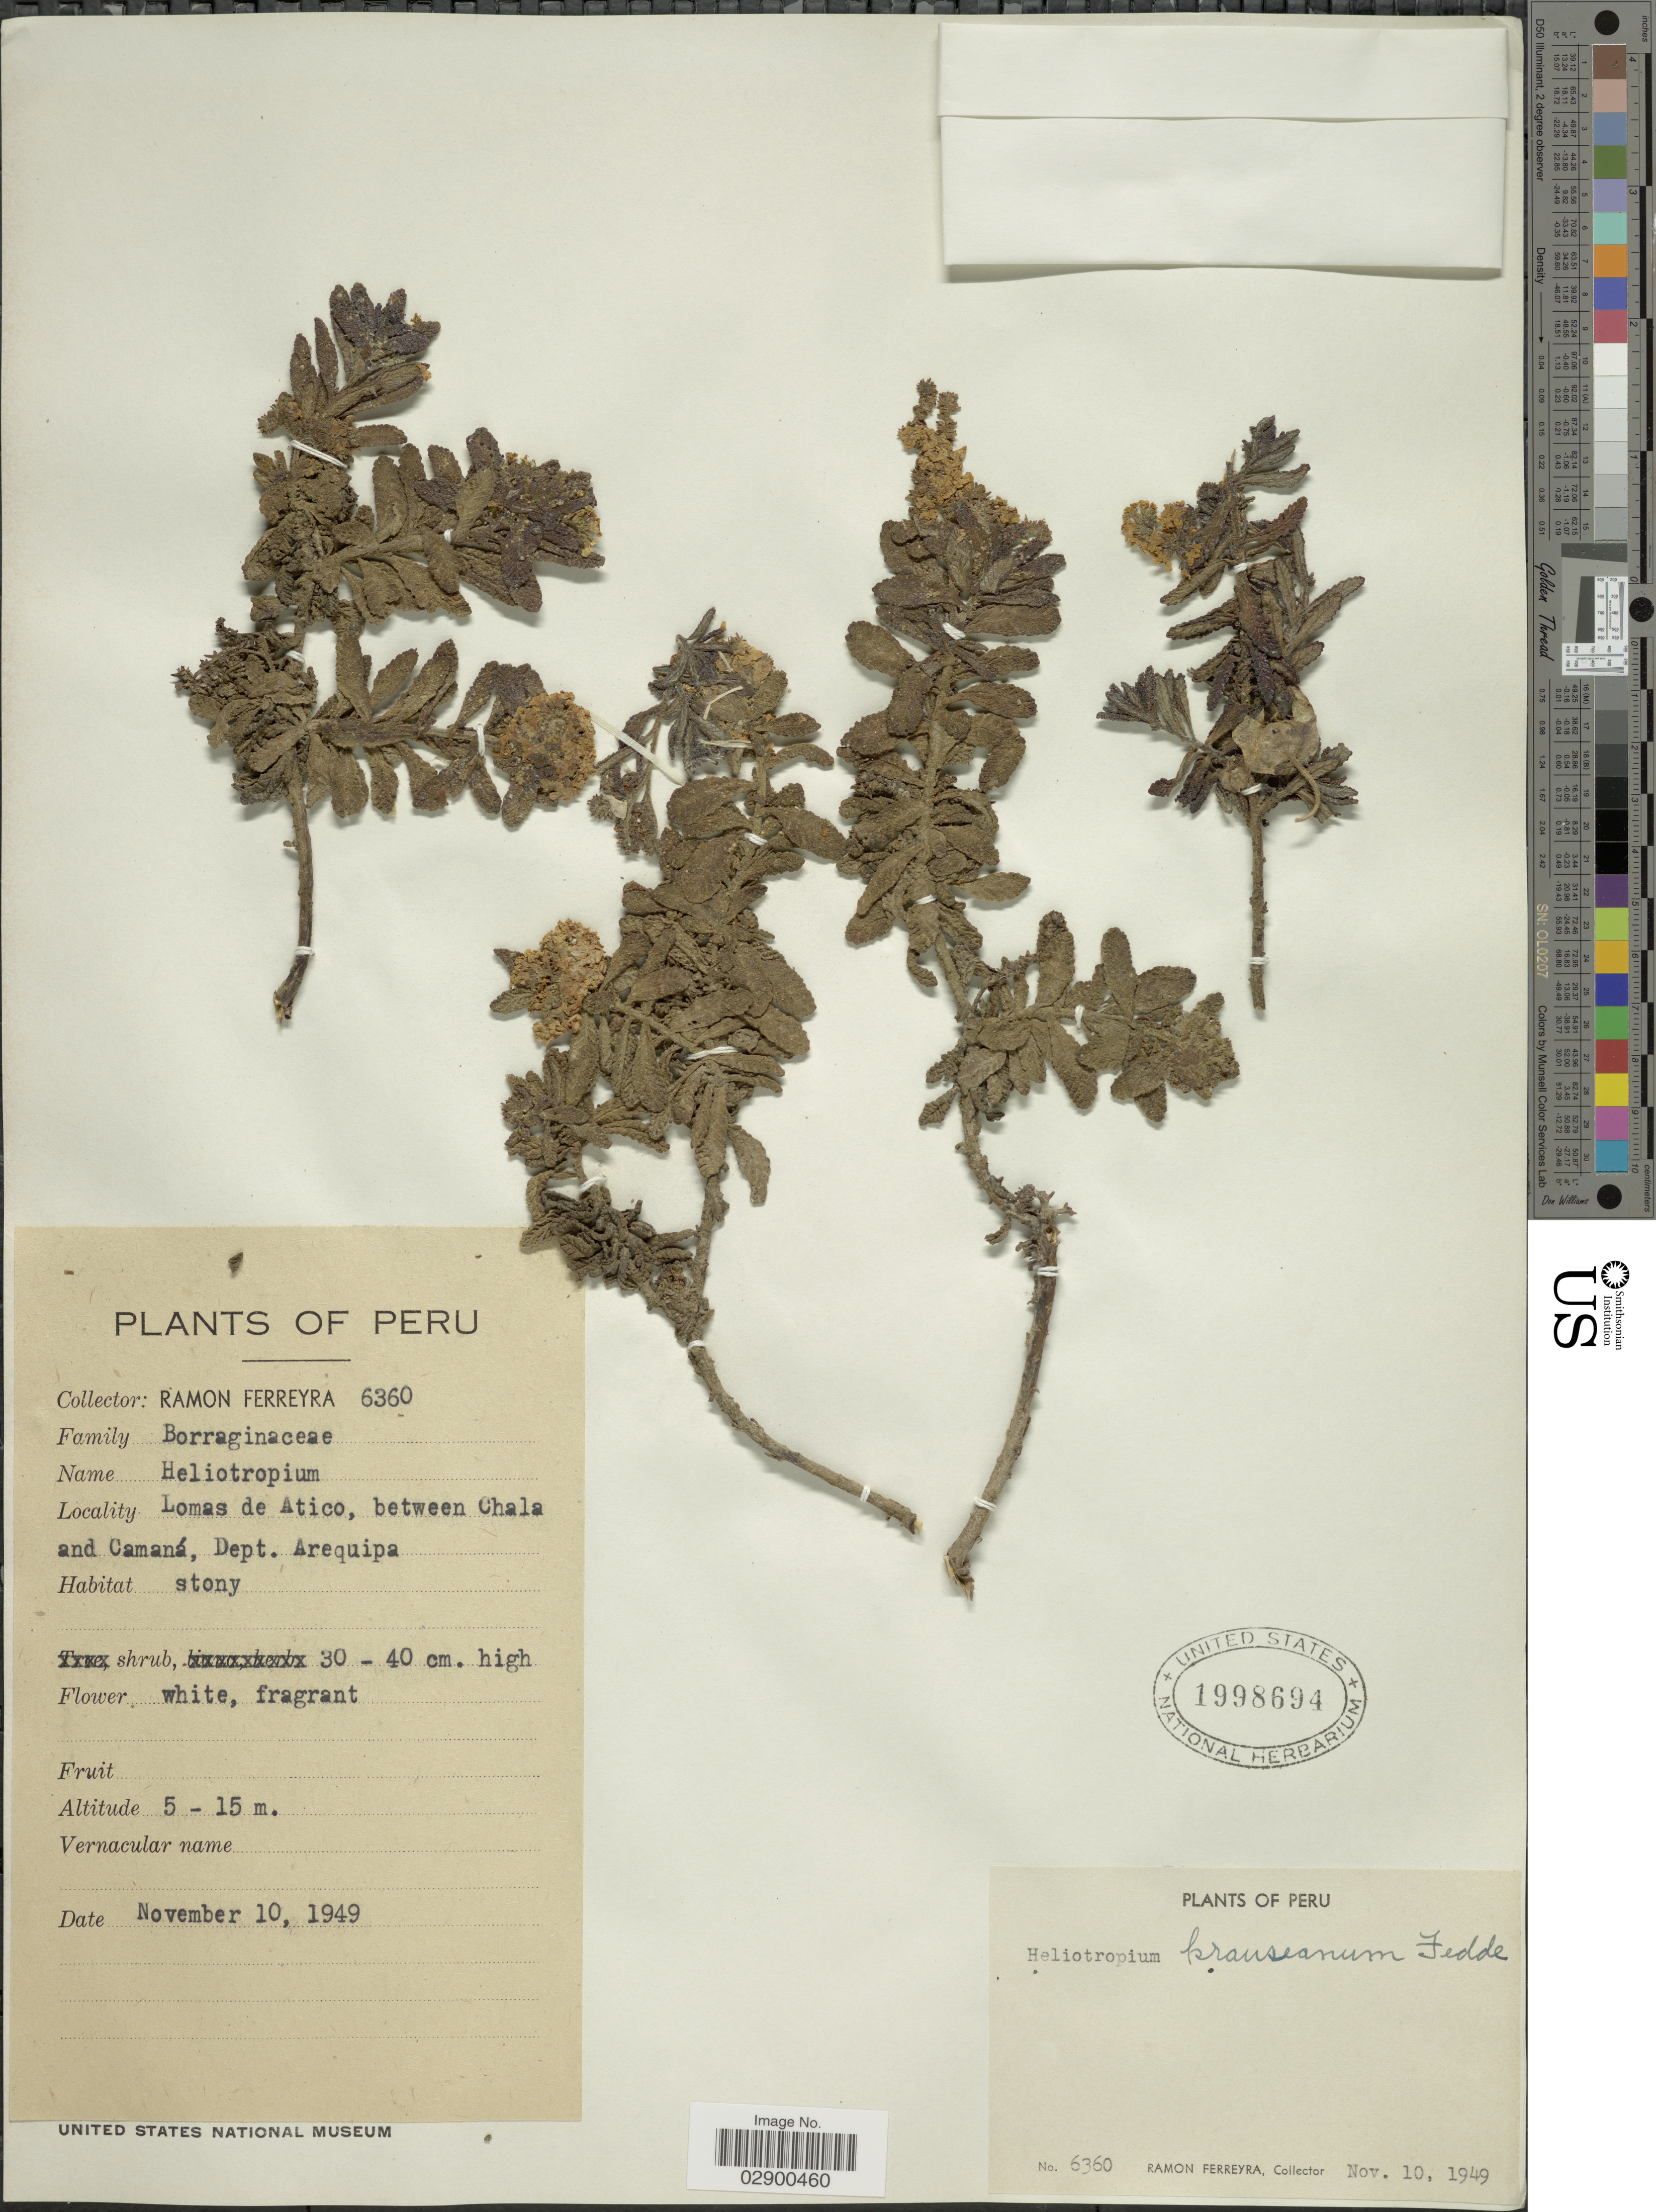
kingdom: Plantae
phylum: Tracheophyta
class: Magnoliopsida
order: Boraginales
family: Heliotropiaceae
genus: Heliotropium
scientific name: Heliotropium krauseanum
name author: Fedde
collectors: R. A. Ferreyra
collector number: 6360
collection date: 1949-11-10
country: Peru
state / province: Arequipa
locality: Lomas de Atico, between Chala and Camaná, Dept. Arequipa.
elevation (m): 5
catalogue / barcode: US 1998694